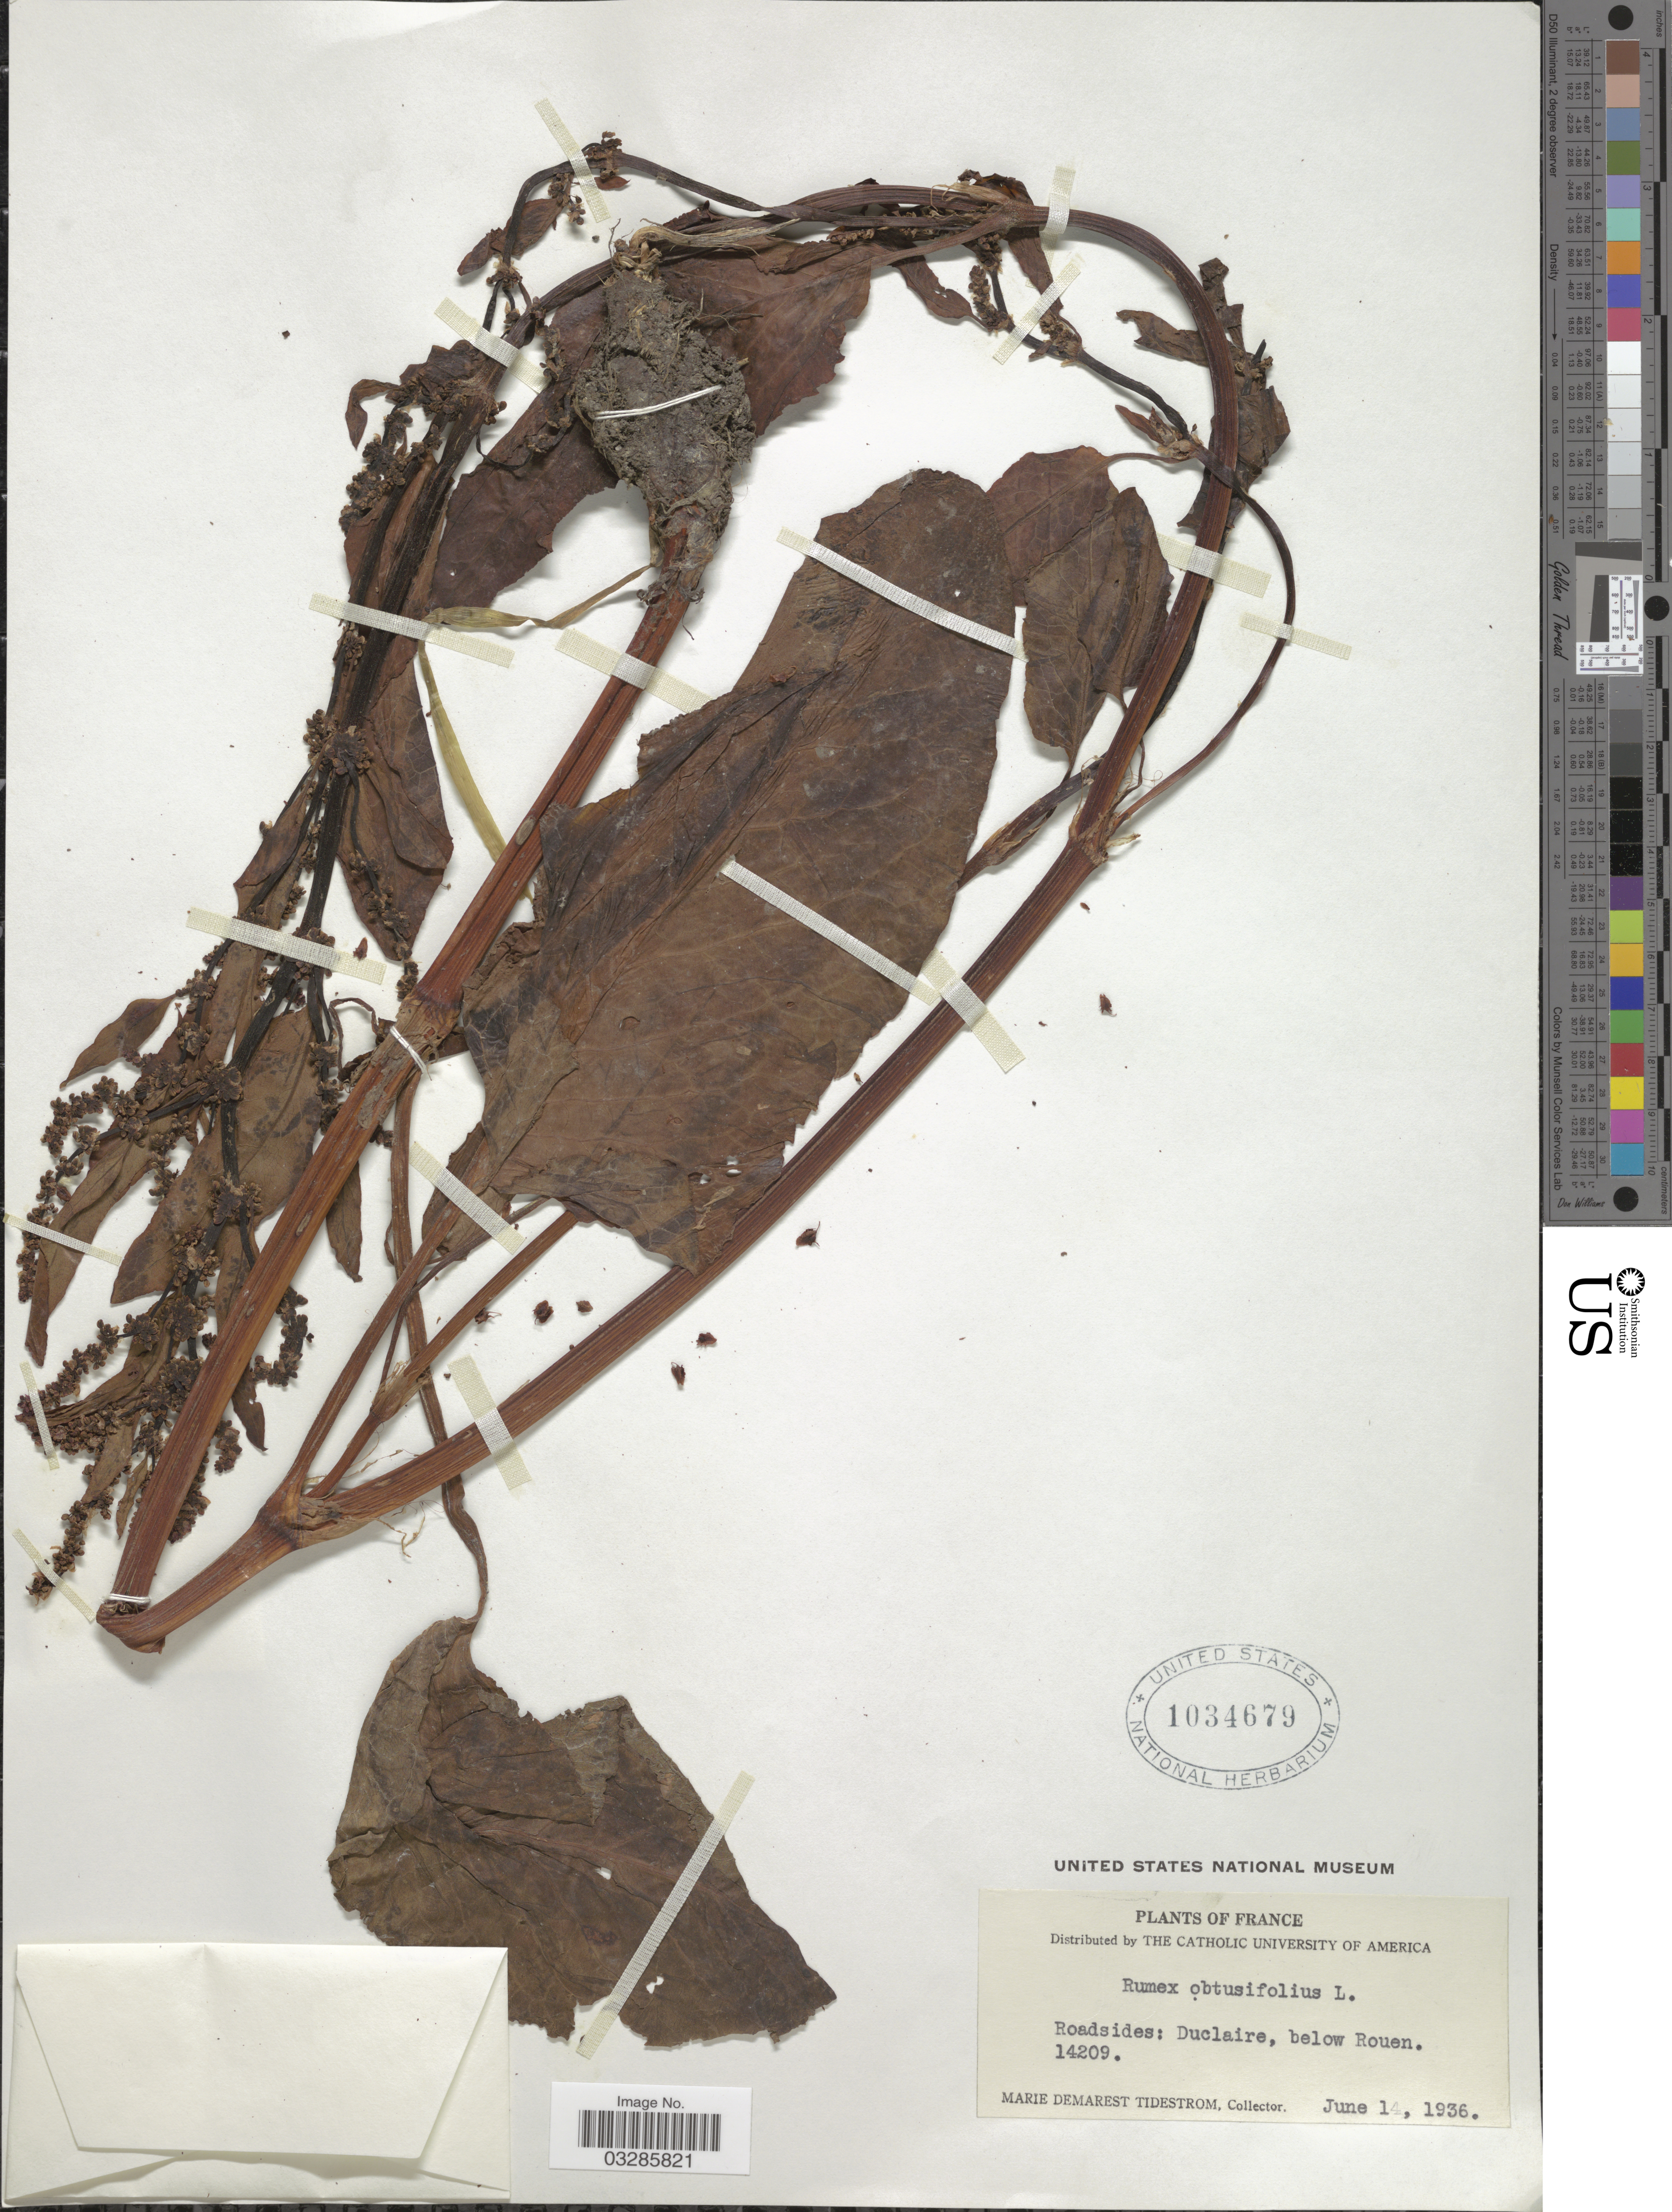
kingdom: Plantae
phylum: Tracheophyta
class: Magnoliopsida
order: Caryophyllales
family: Polygonaceae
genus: Rumex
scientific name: Rumex obtusifolius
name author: L.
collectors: M. Tidestrom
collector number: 14209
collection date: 1936-06-14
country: France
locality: Duclaire, below Rouen.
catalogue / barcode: US 1034679